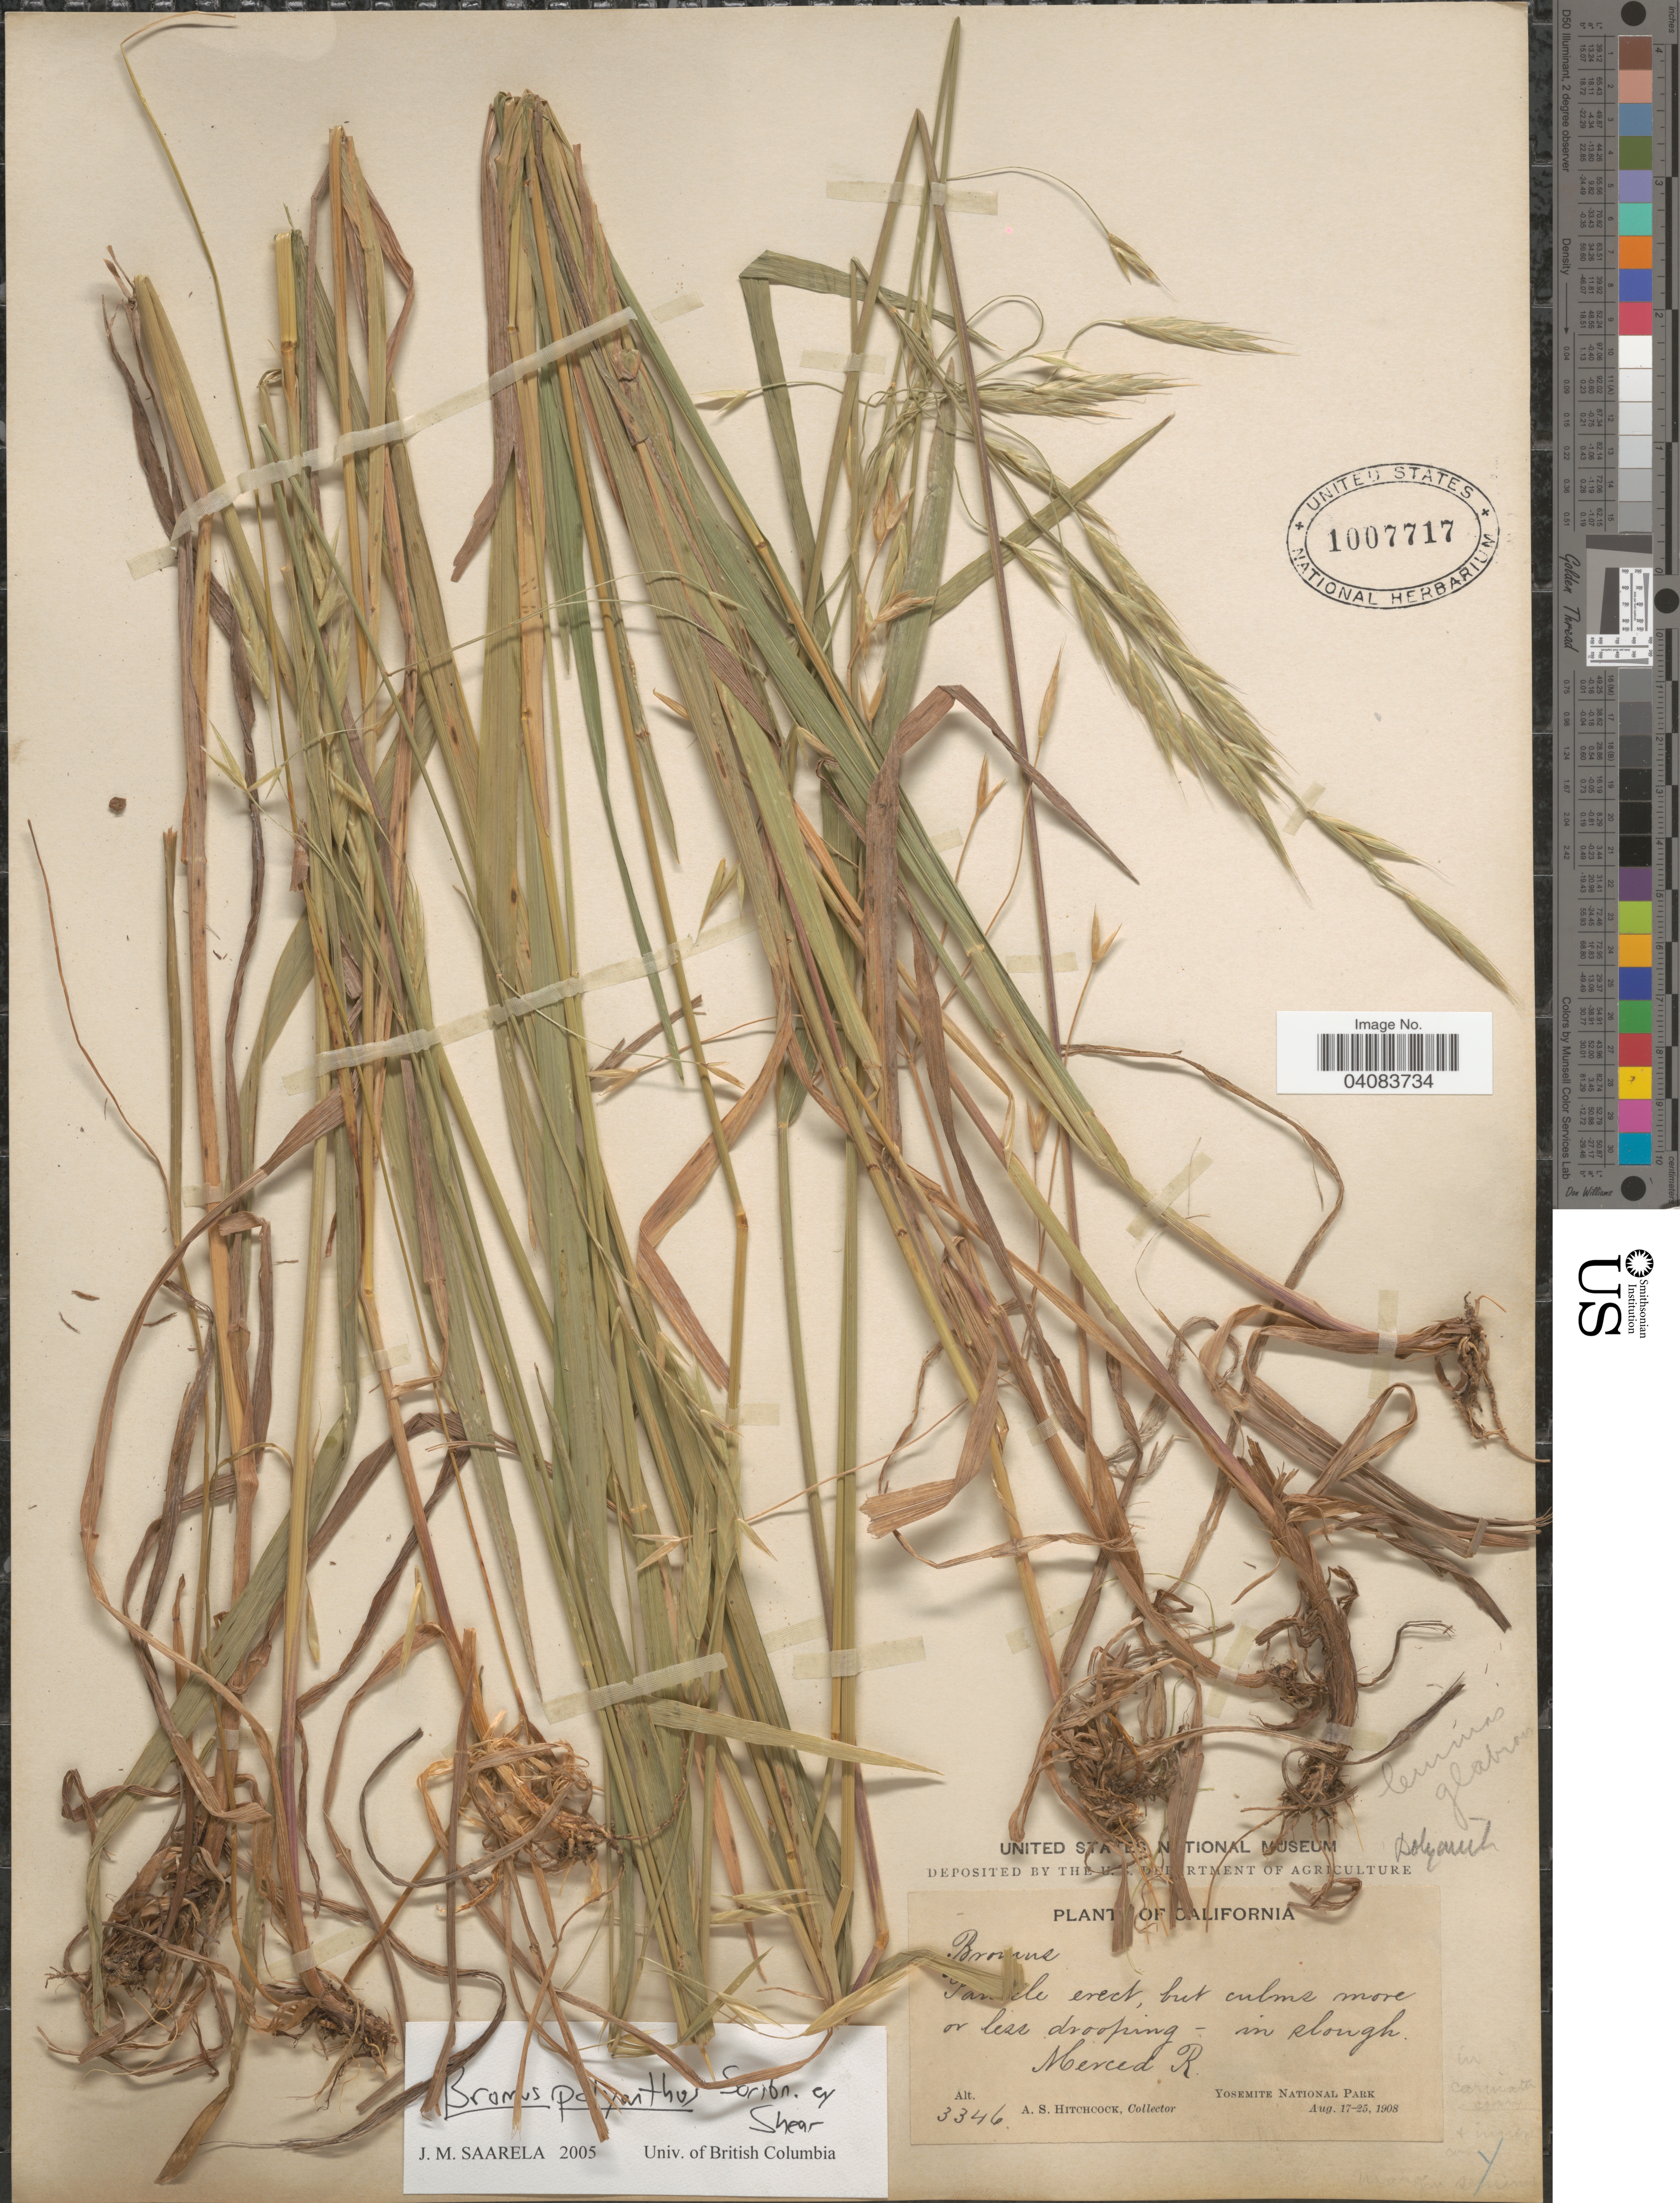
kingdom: Plantae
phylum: Tracheophyta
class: Liliopsida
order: Poales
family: Poaceae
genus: Bromus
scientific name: Bromus polyanthus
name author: Scribn. ex Shear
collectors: A. S. Hitchcock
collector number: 3346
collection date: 1908-08-17/1908-08-25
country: United States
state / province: California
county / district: Mariposa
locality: In slough. Merced R. Yosemite National Park.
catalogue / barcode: US 1007717